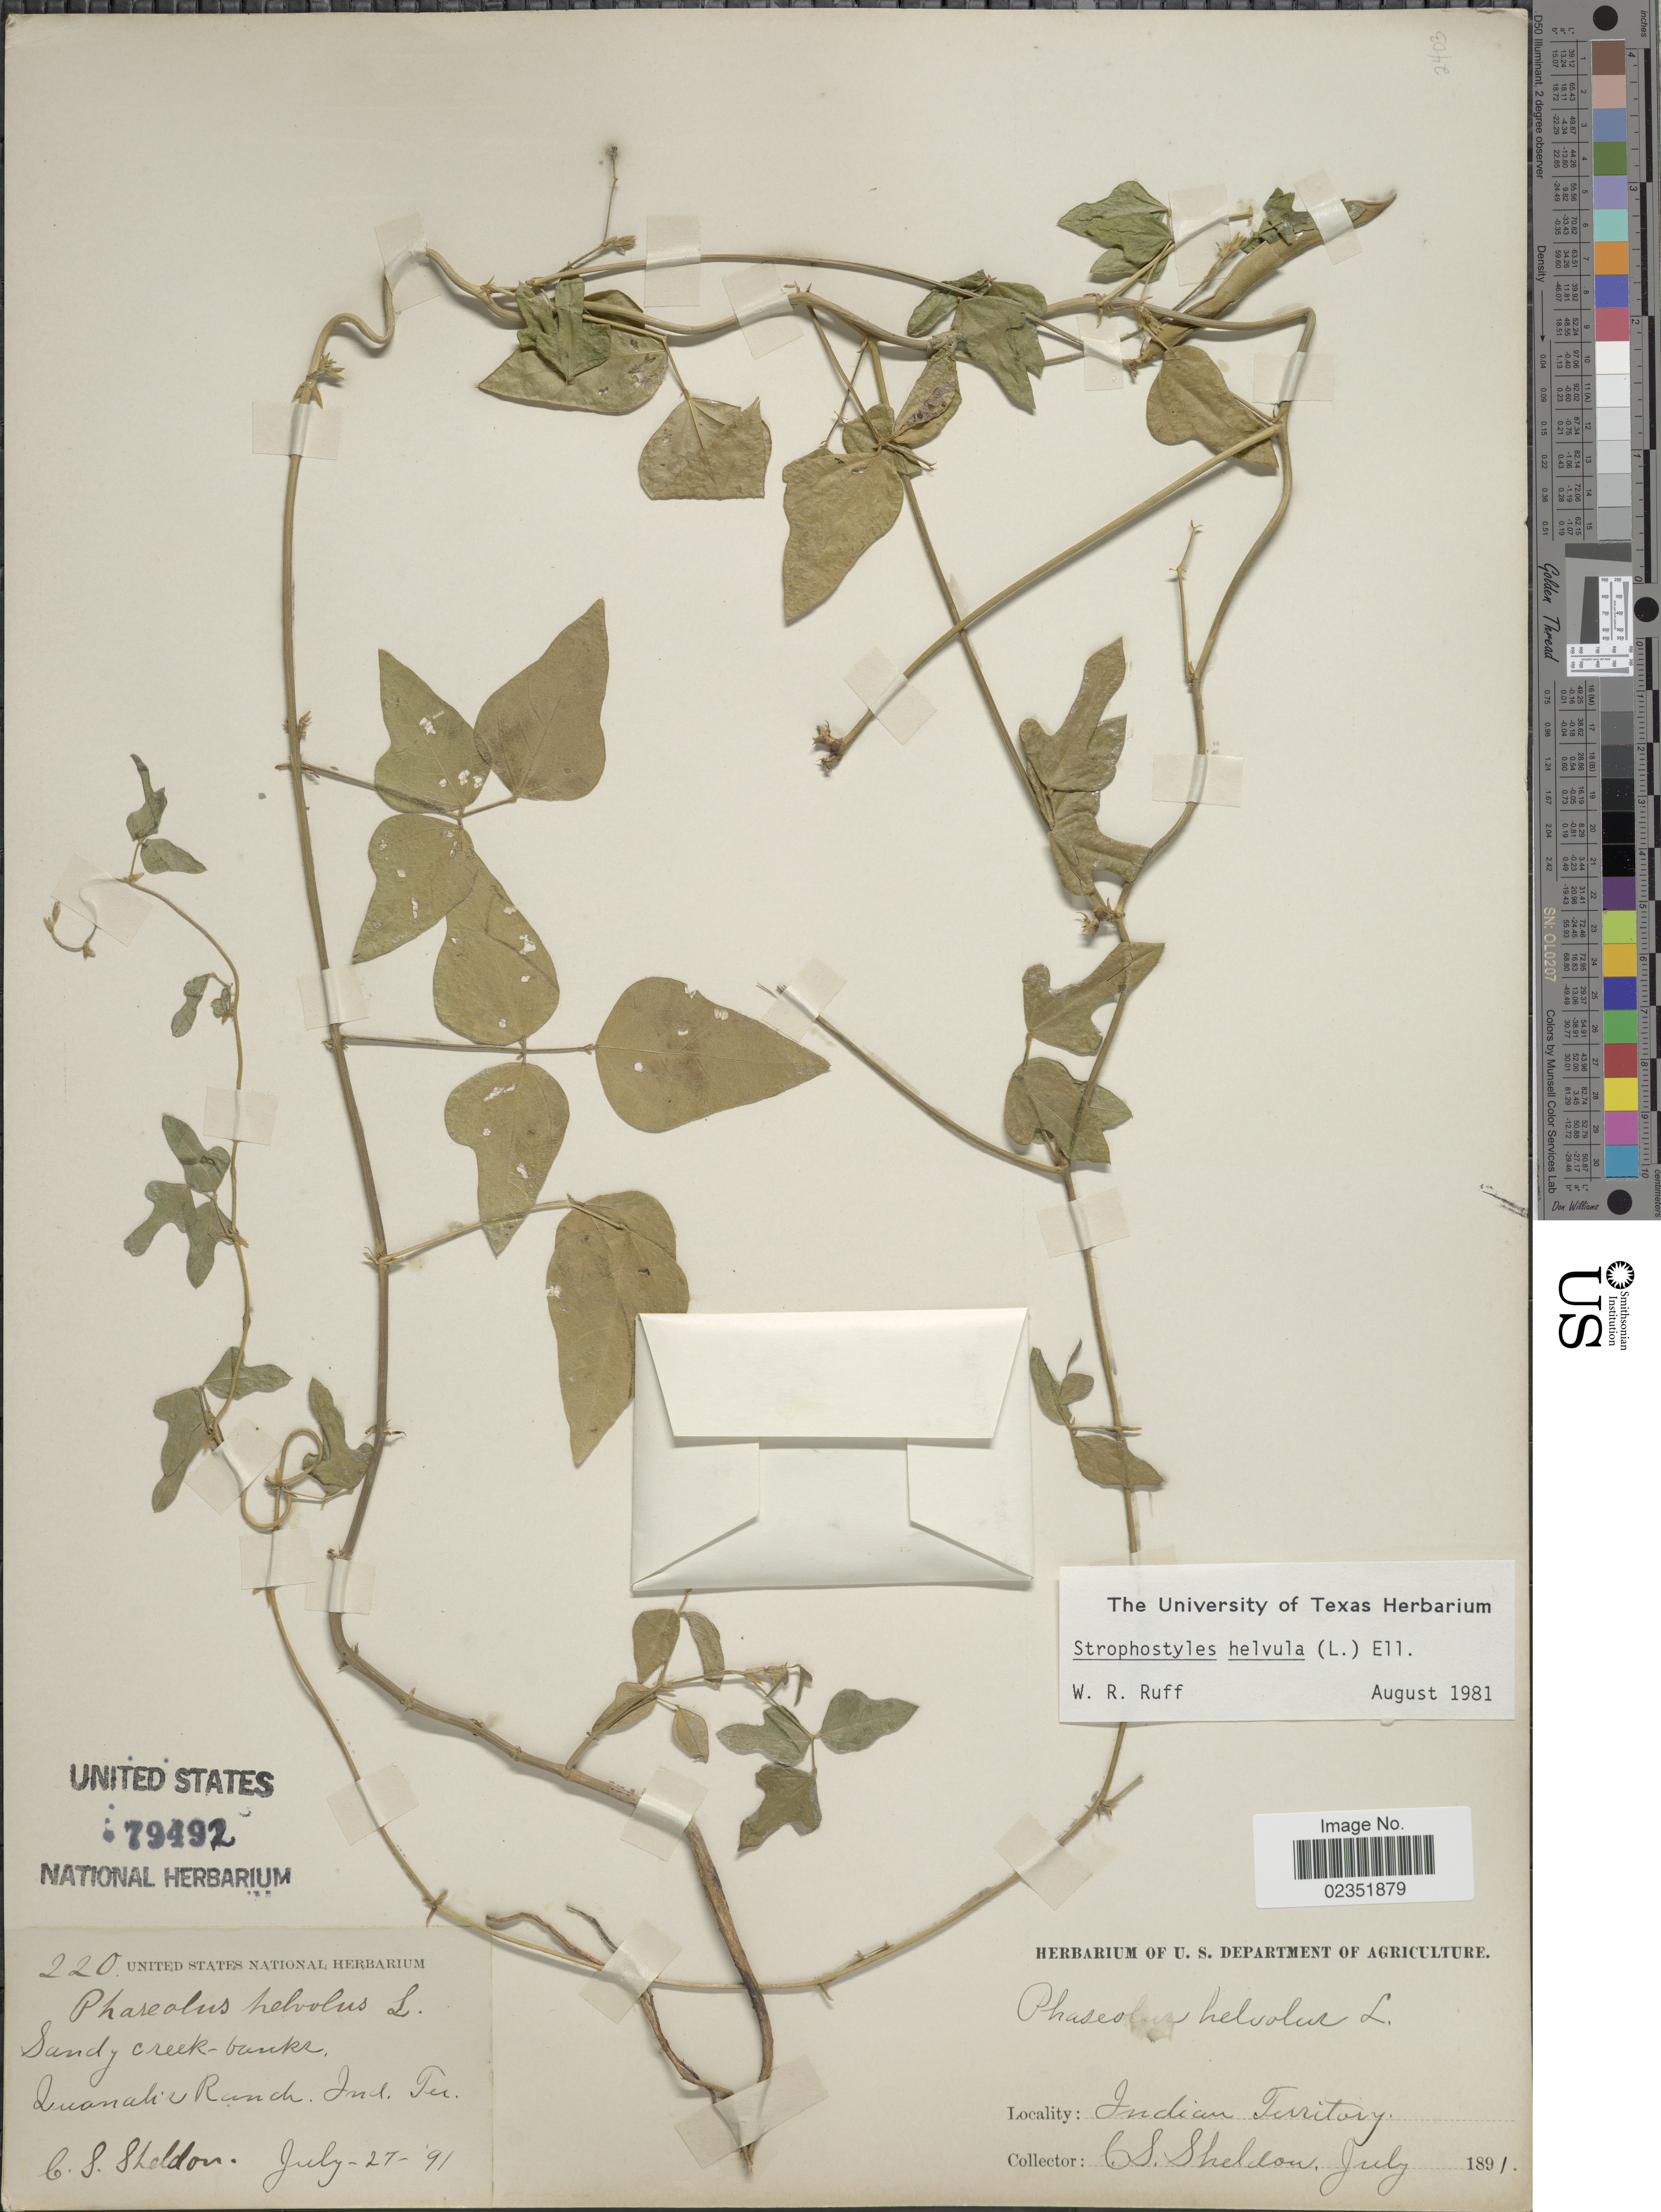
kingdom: Plantae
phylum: Tracheophyta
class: Magnoliopsida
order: Fabales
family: Fabaceae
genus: Strophostyles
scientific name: Strophostyles helvola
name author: (L.) Elliott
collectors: C. S. Sheldon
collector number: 220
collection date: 1891-07-27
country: United States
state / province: Oklahoma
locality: Sandy creek-banks, Quanah's Ranch Ind. Terr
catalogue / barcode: US 79492